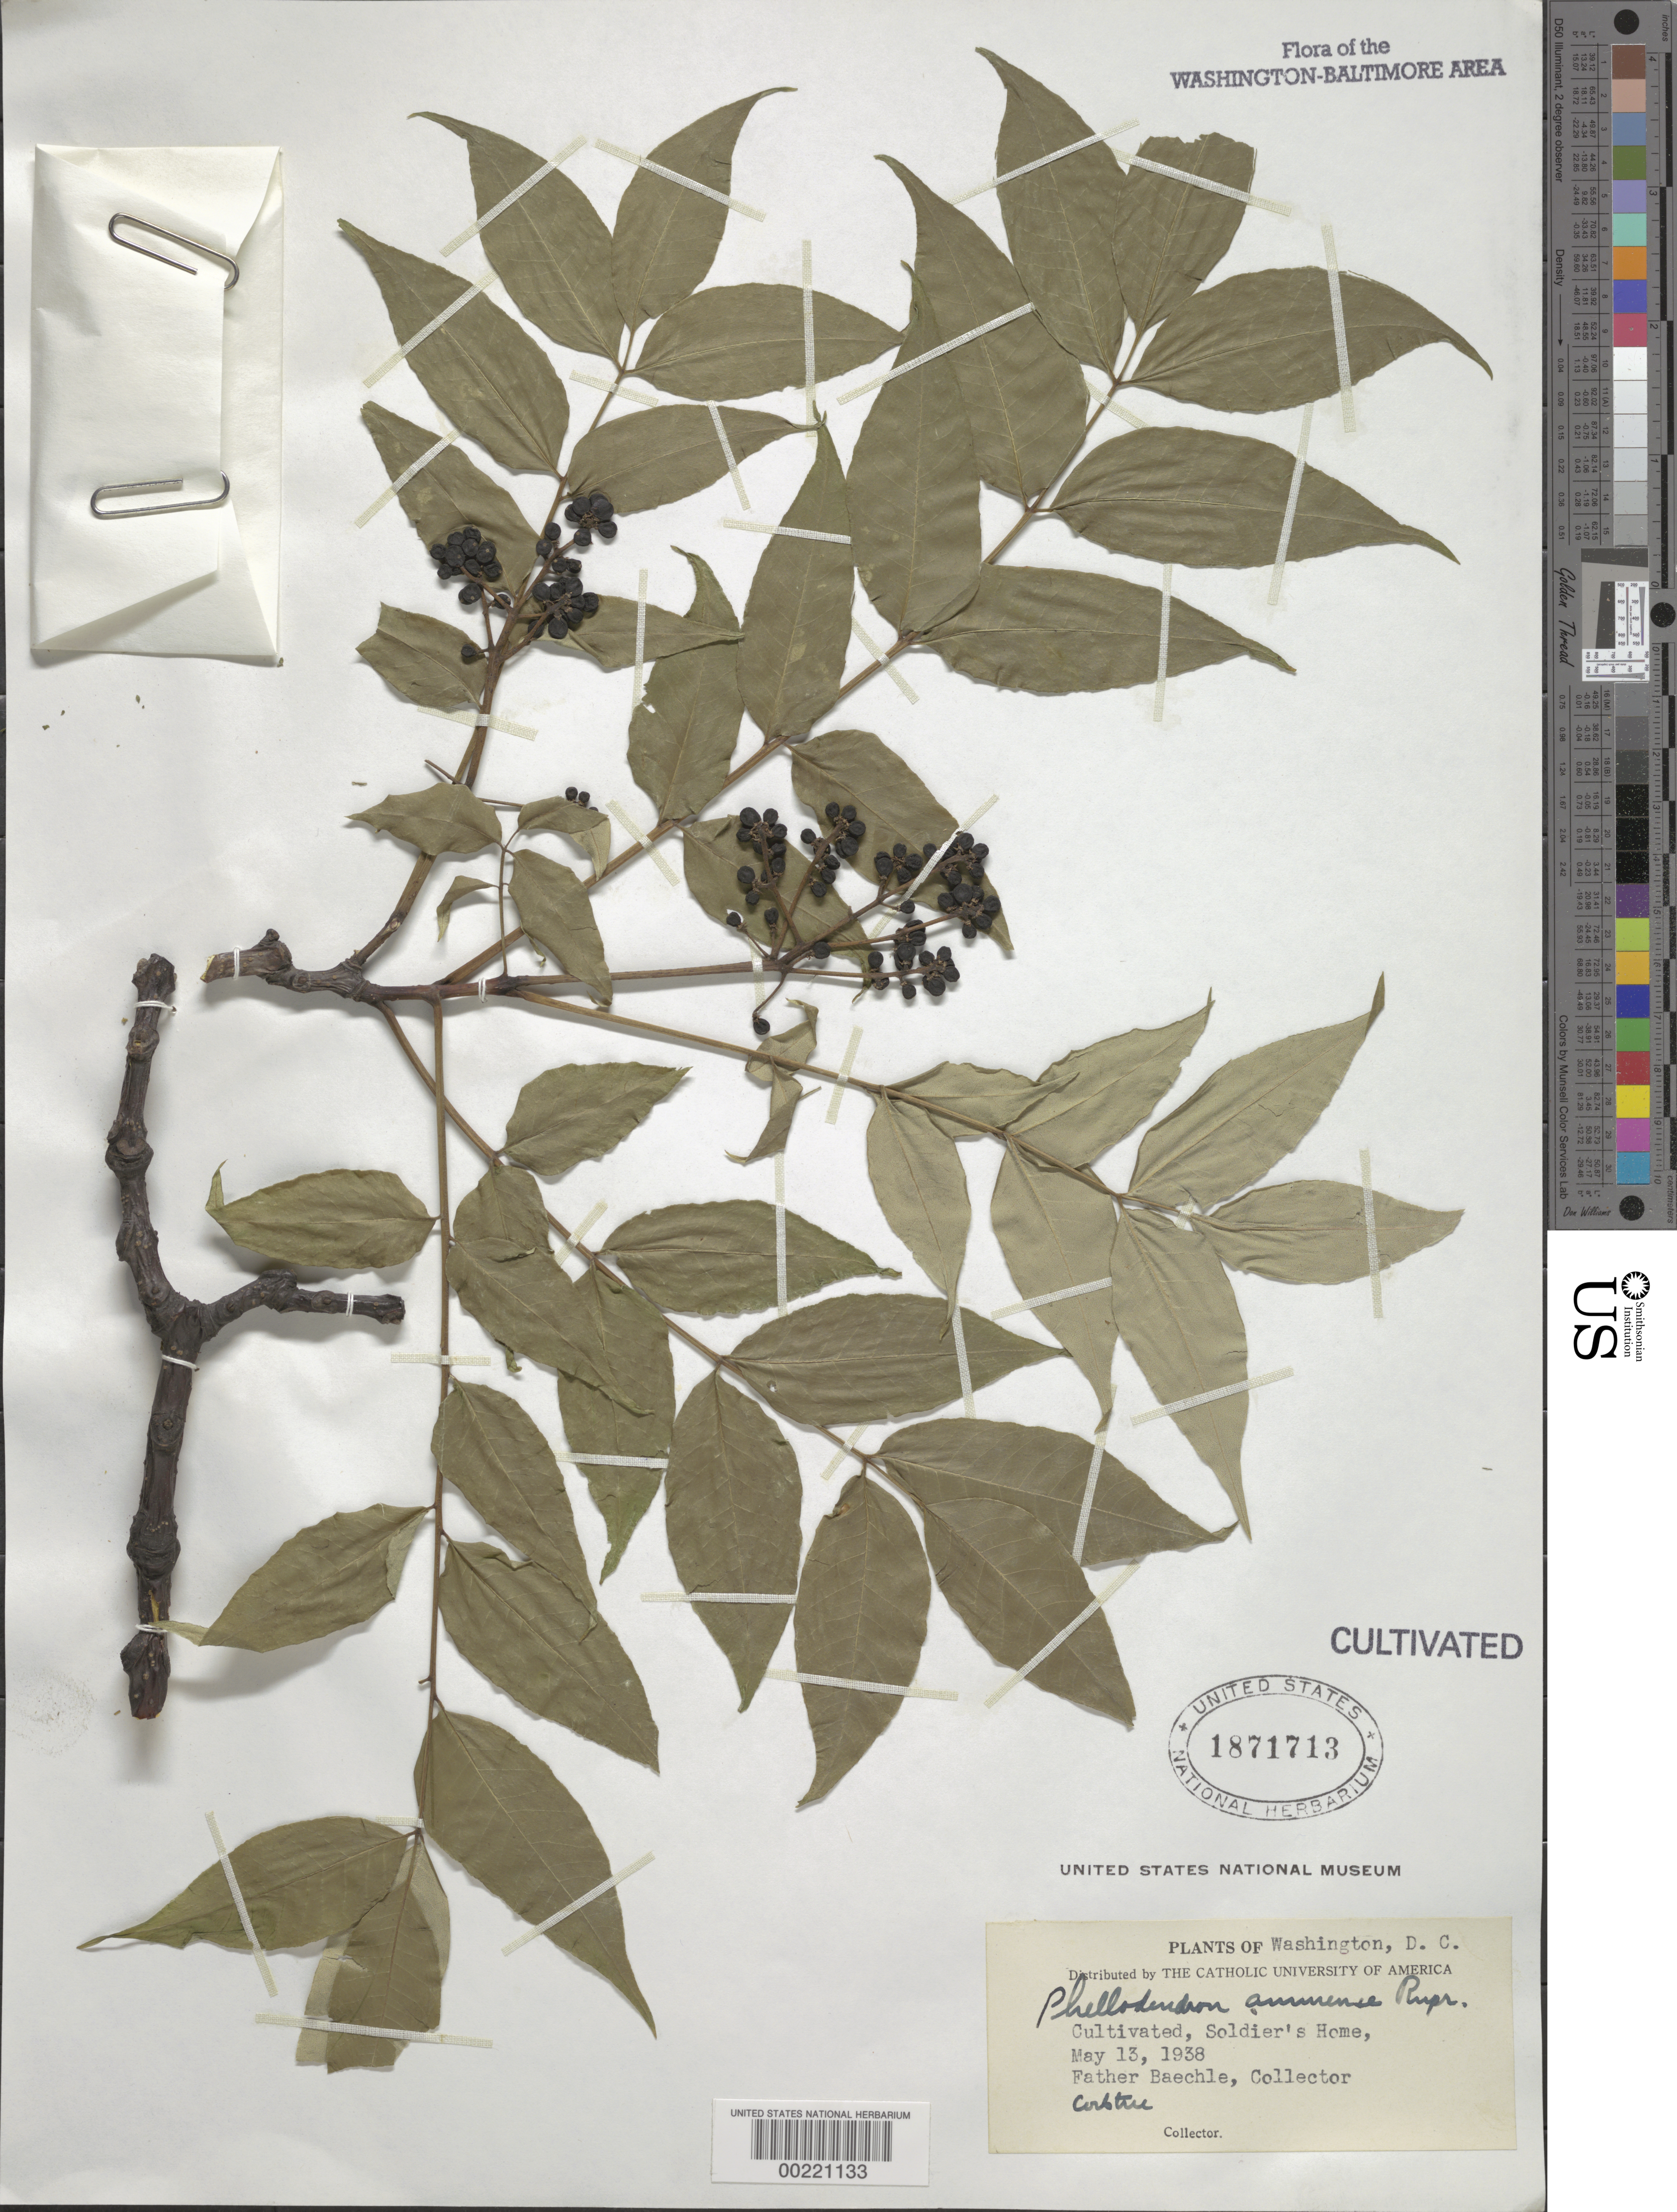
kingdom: Plantae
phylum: Tracheophyta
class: Magnoliopsida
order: Sapindales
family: Rutaceae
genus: Phellodendron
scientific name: Phellodendron amurense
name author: Rupr.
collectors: F. Baechle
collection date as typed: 13 May 1938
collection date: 1938-05-13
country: United States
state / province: District of Columbia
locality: Soldier's Home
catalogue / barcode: US 1871713